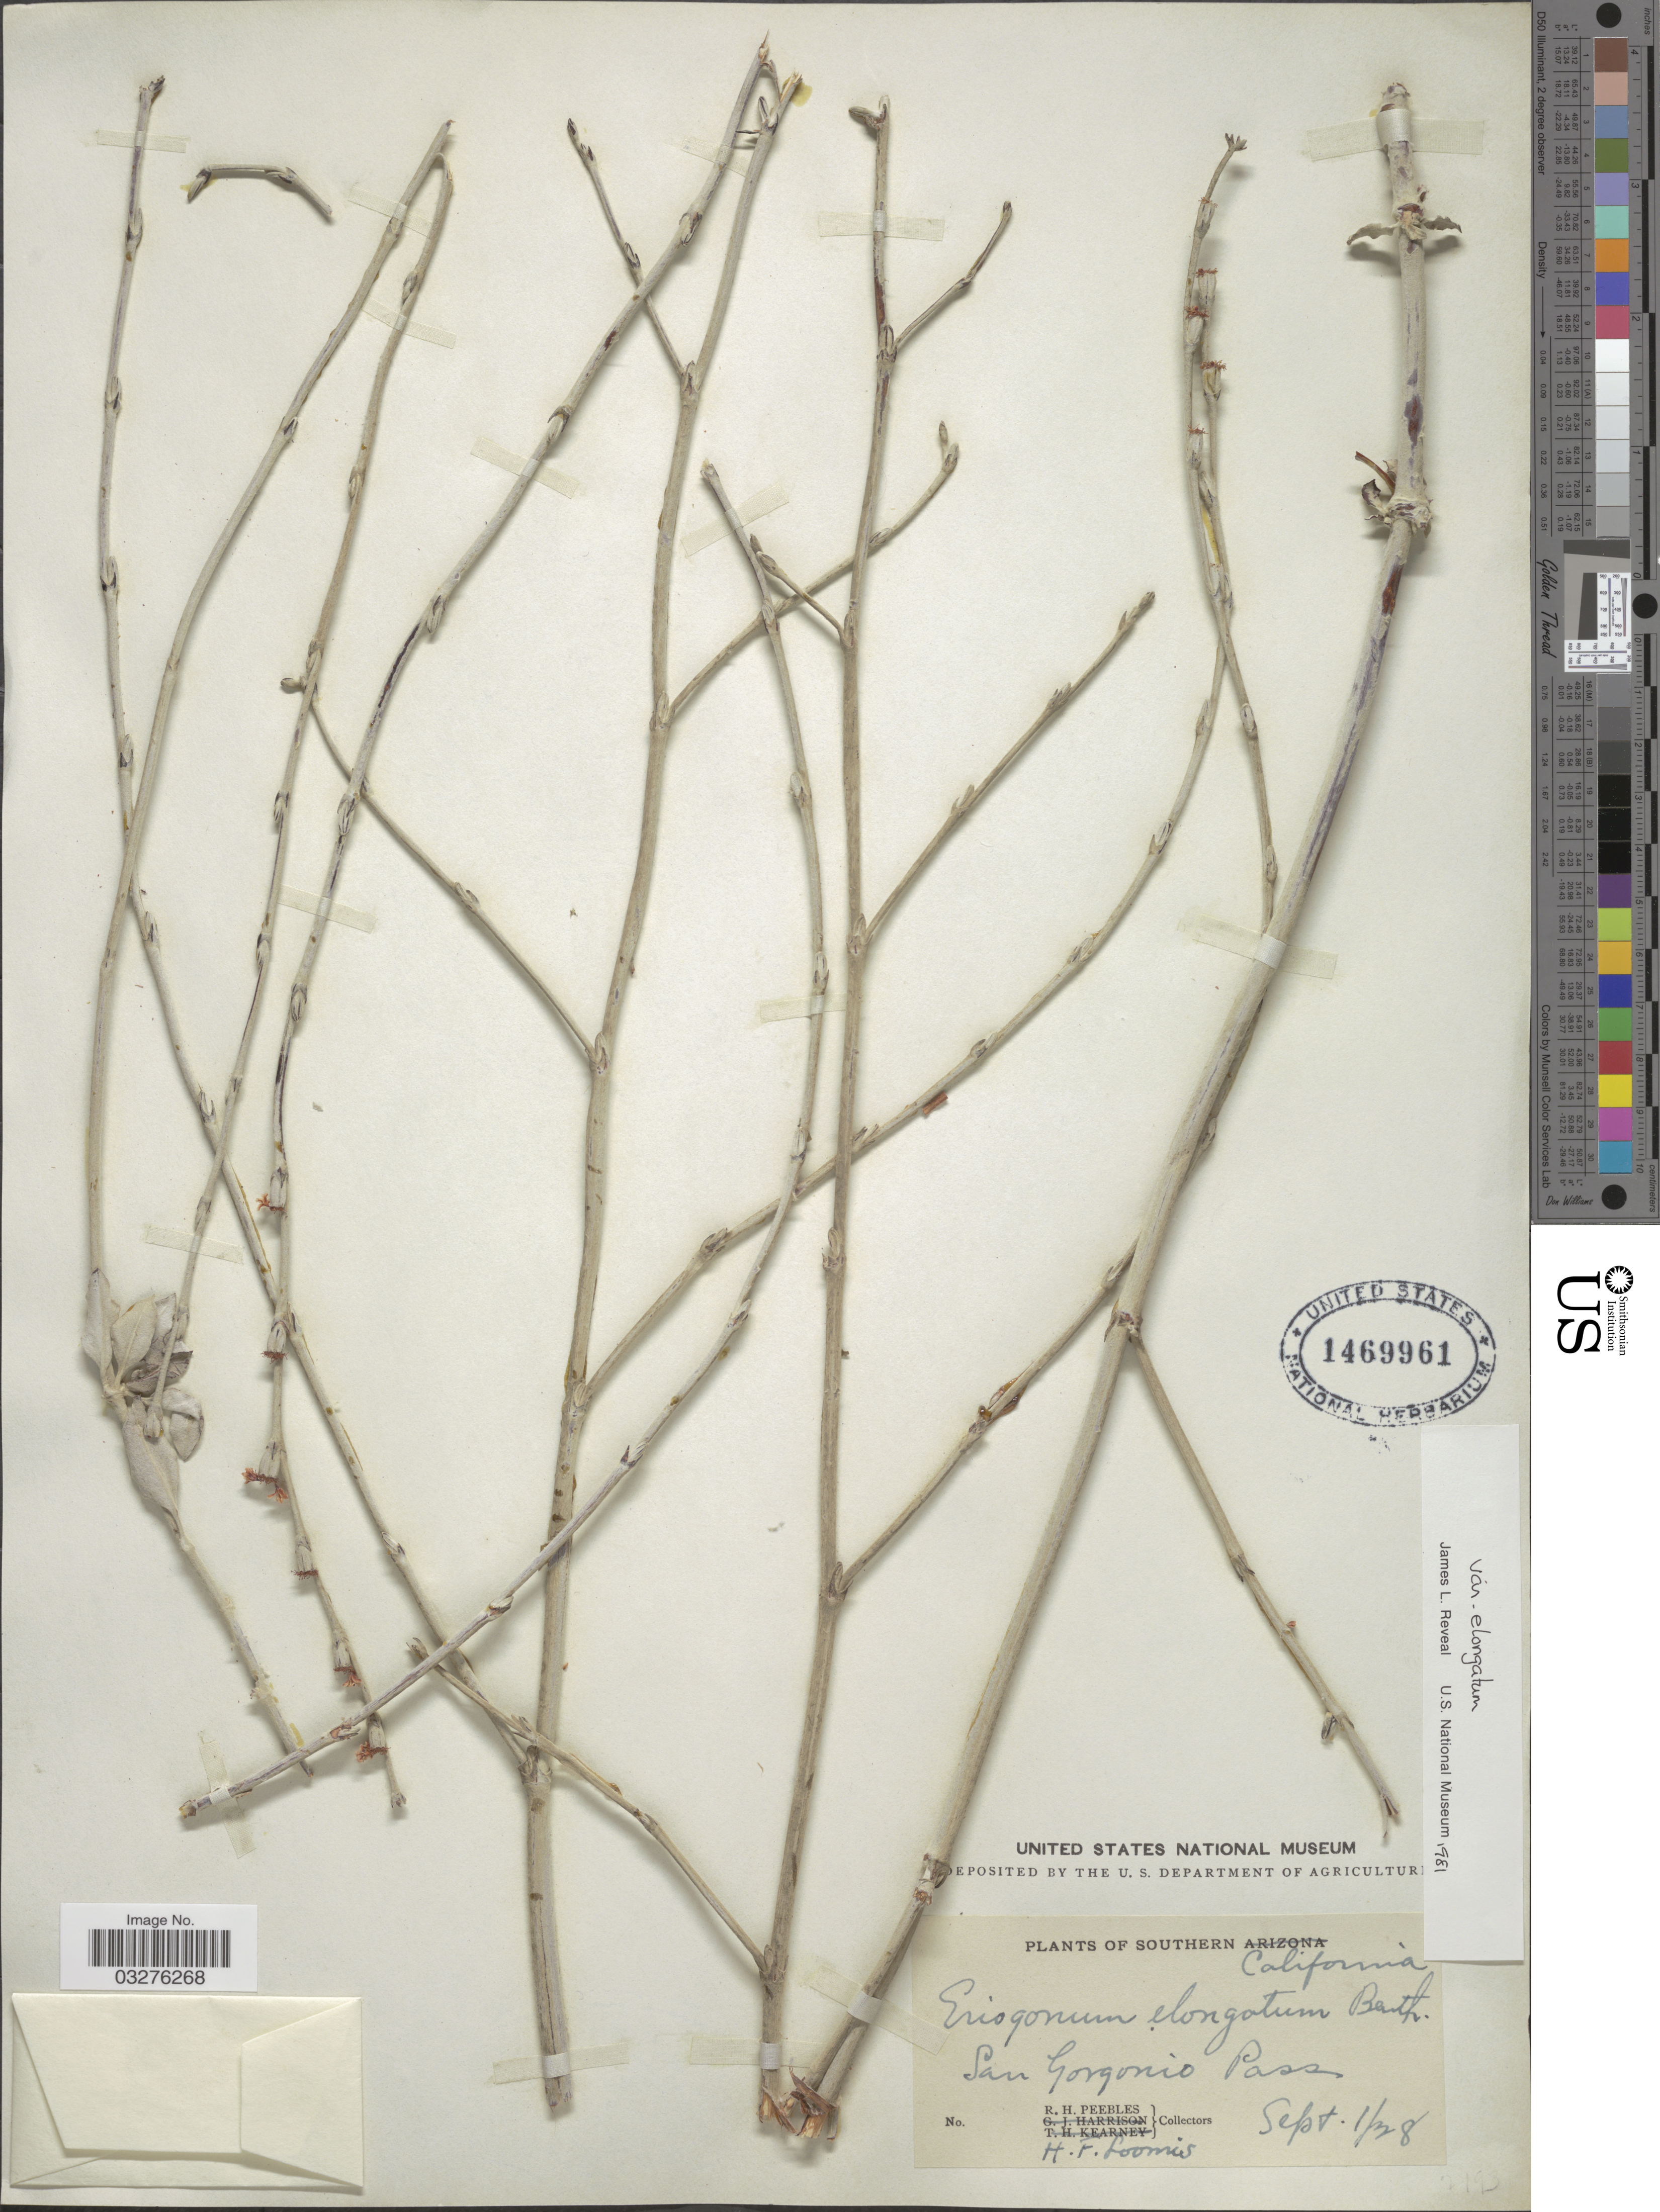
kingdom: Plantae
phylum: Tracheophyta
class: Magnoliopsida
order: Caryophyllales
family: Polygonaceae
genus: Eriogonum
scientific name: Eriogonum elongatum var. elongatum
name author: Benth.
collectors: R. H. Peebles & H. F. Loomis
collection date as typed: Transcribed d/m/y: 1/9/28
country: United States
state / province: California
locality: Southern California, San Gorgonio Pass.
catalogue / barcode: US 1469961